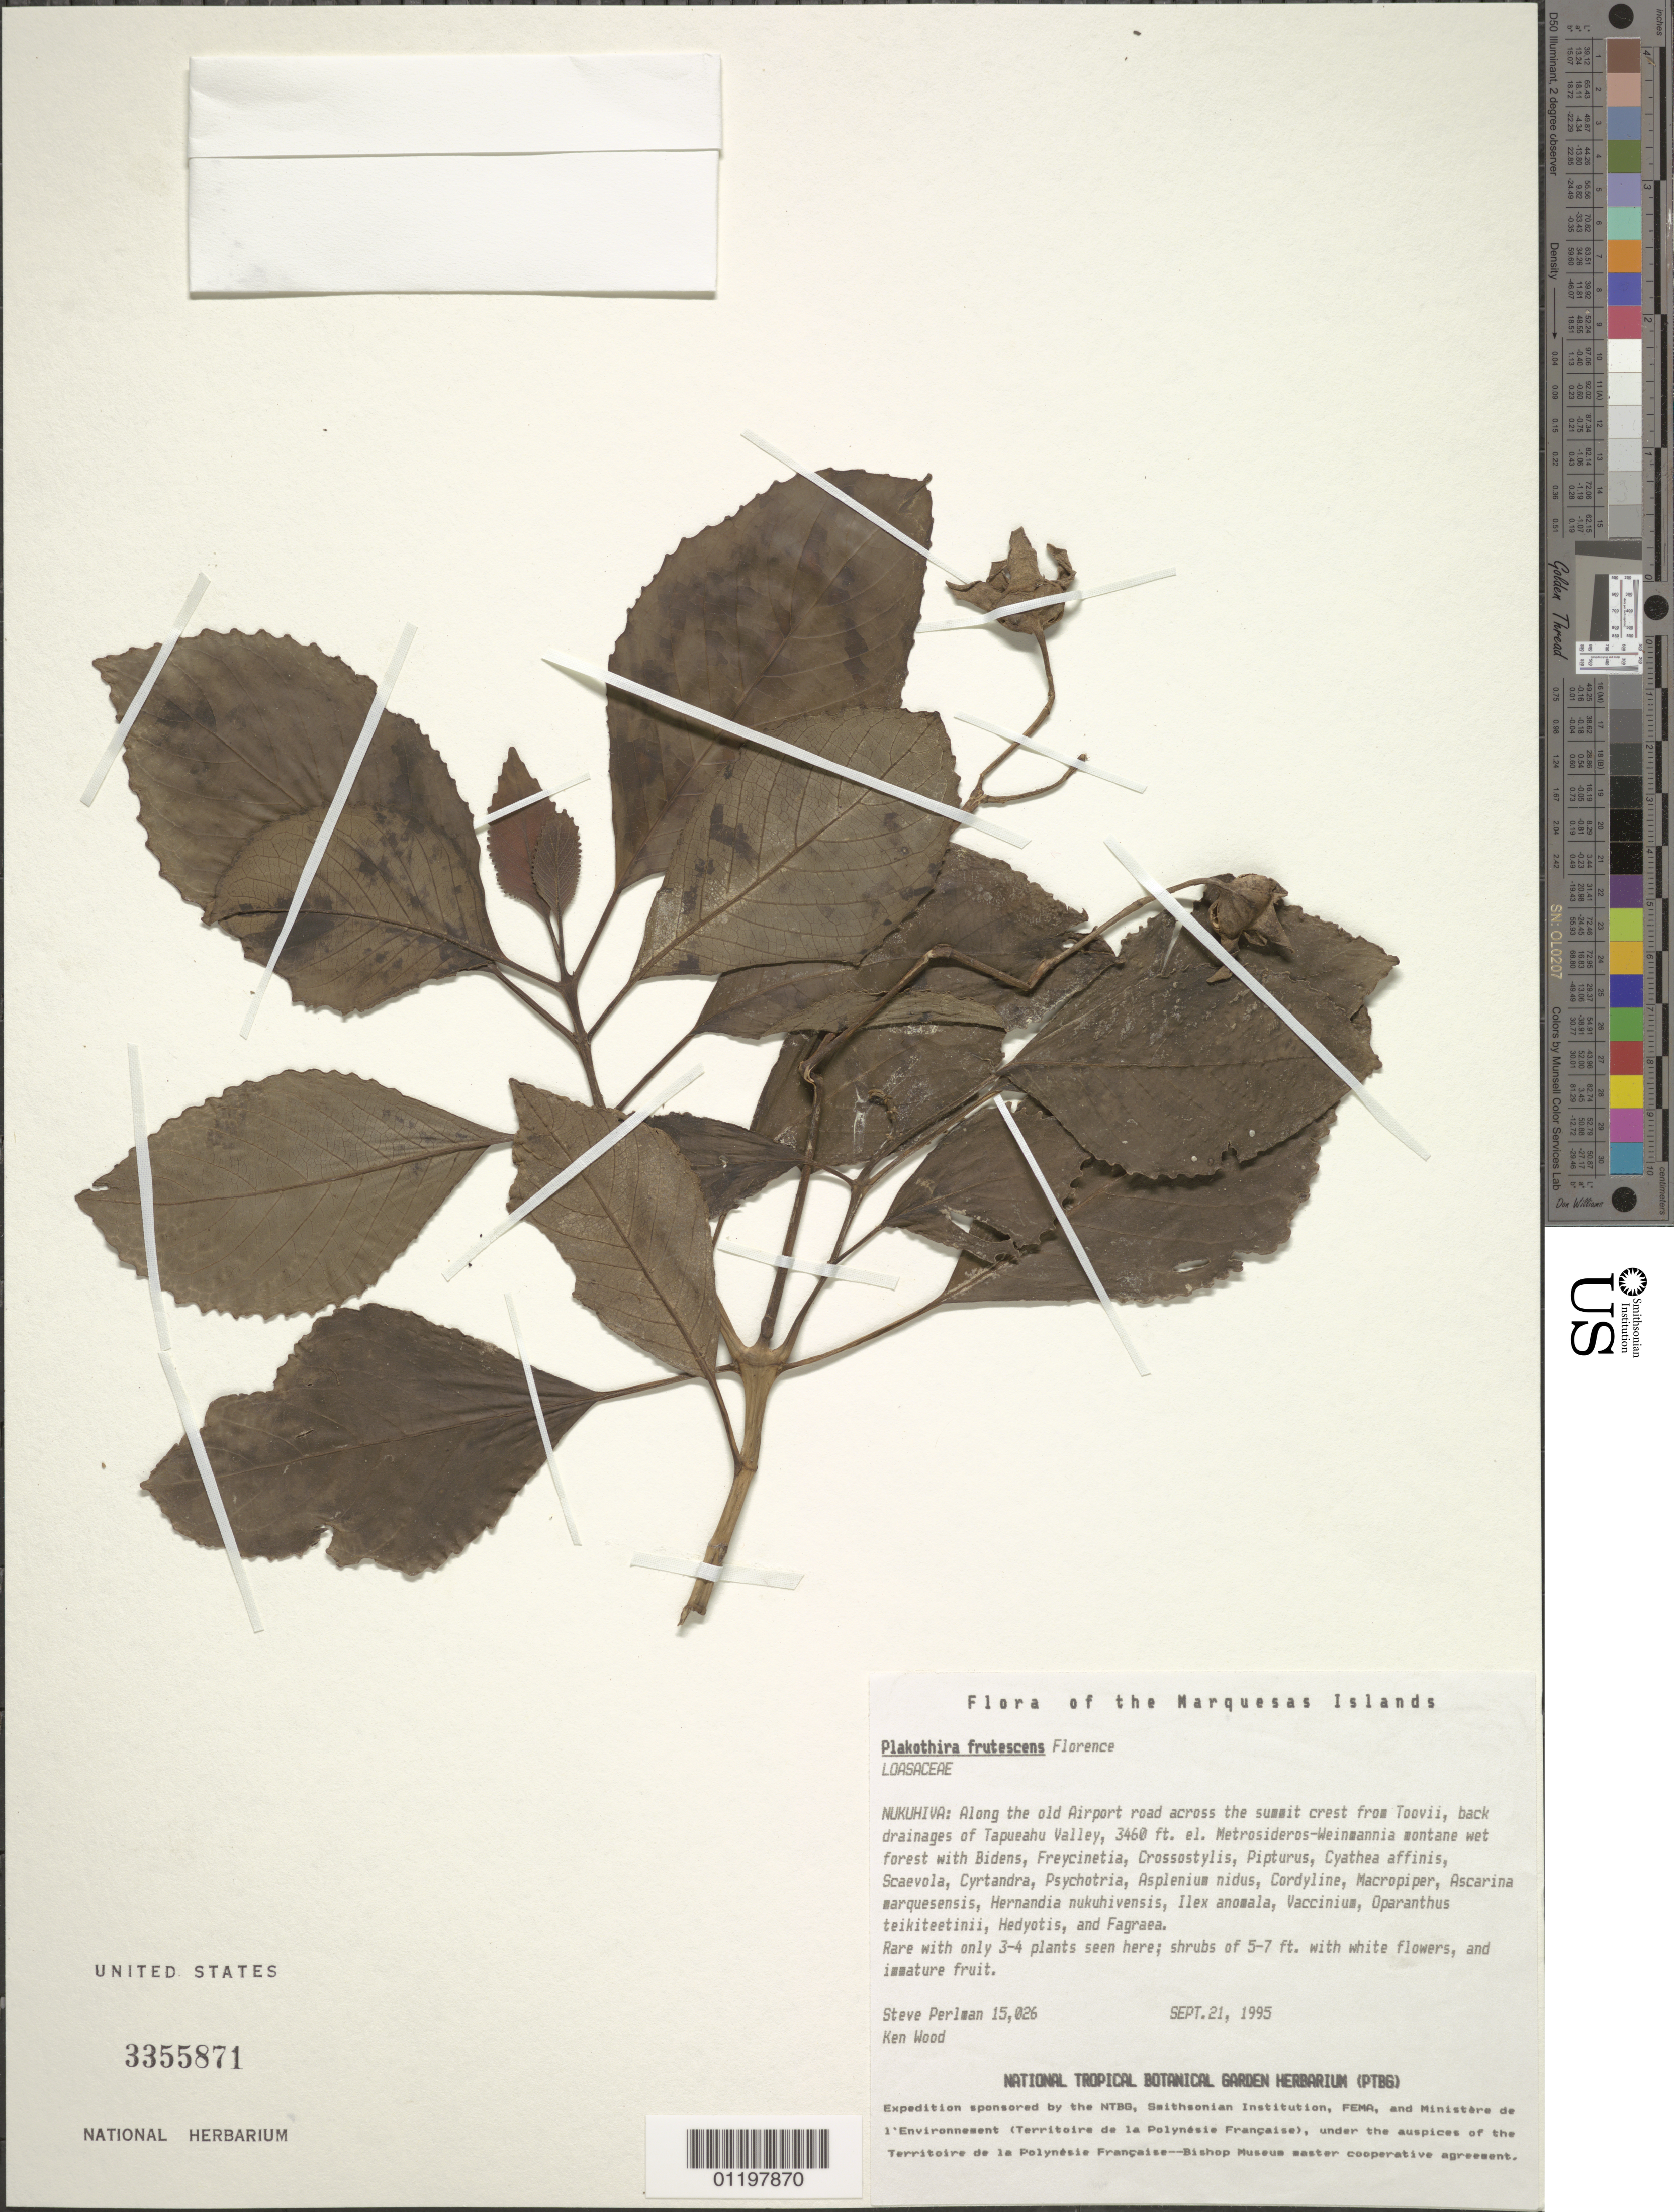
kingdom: Plantae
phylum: Tracheophyta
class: Magnoliopsida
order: Cornales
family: Loasaceae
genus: Plakothira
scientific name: Plakothira frutescens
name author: J. Florence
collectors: S. P. Perlman & K. R. Wood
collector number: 15026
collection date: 1995-09-21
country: French Polynesia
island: Nuku Hiva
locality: Along old Airport road, across summit crest from Toovii, back drainages of Tapueahu Valley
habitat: In Metrosideros - Weinmannia montane wet forest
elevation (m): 1055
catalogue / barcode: US 3355871